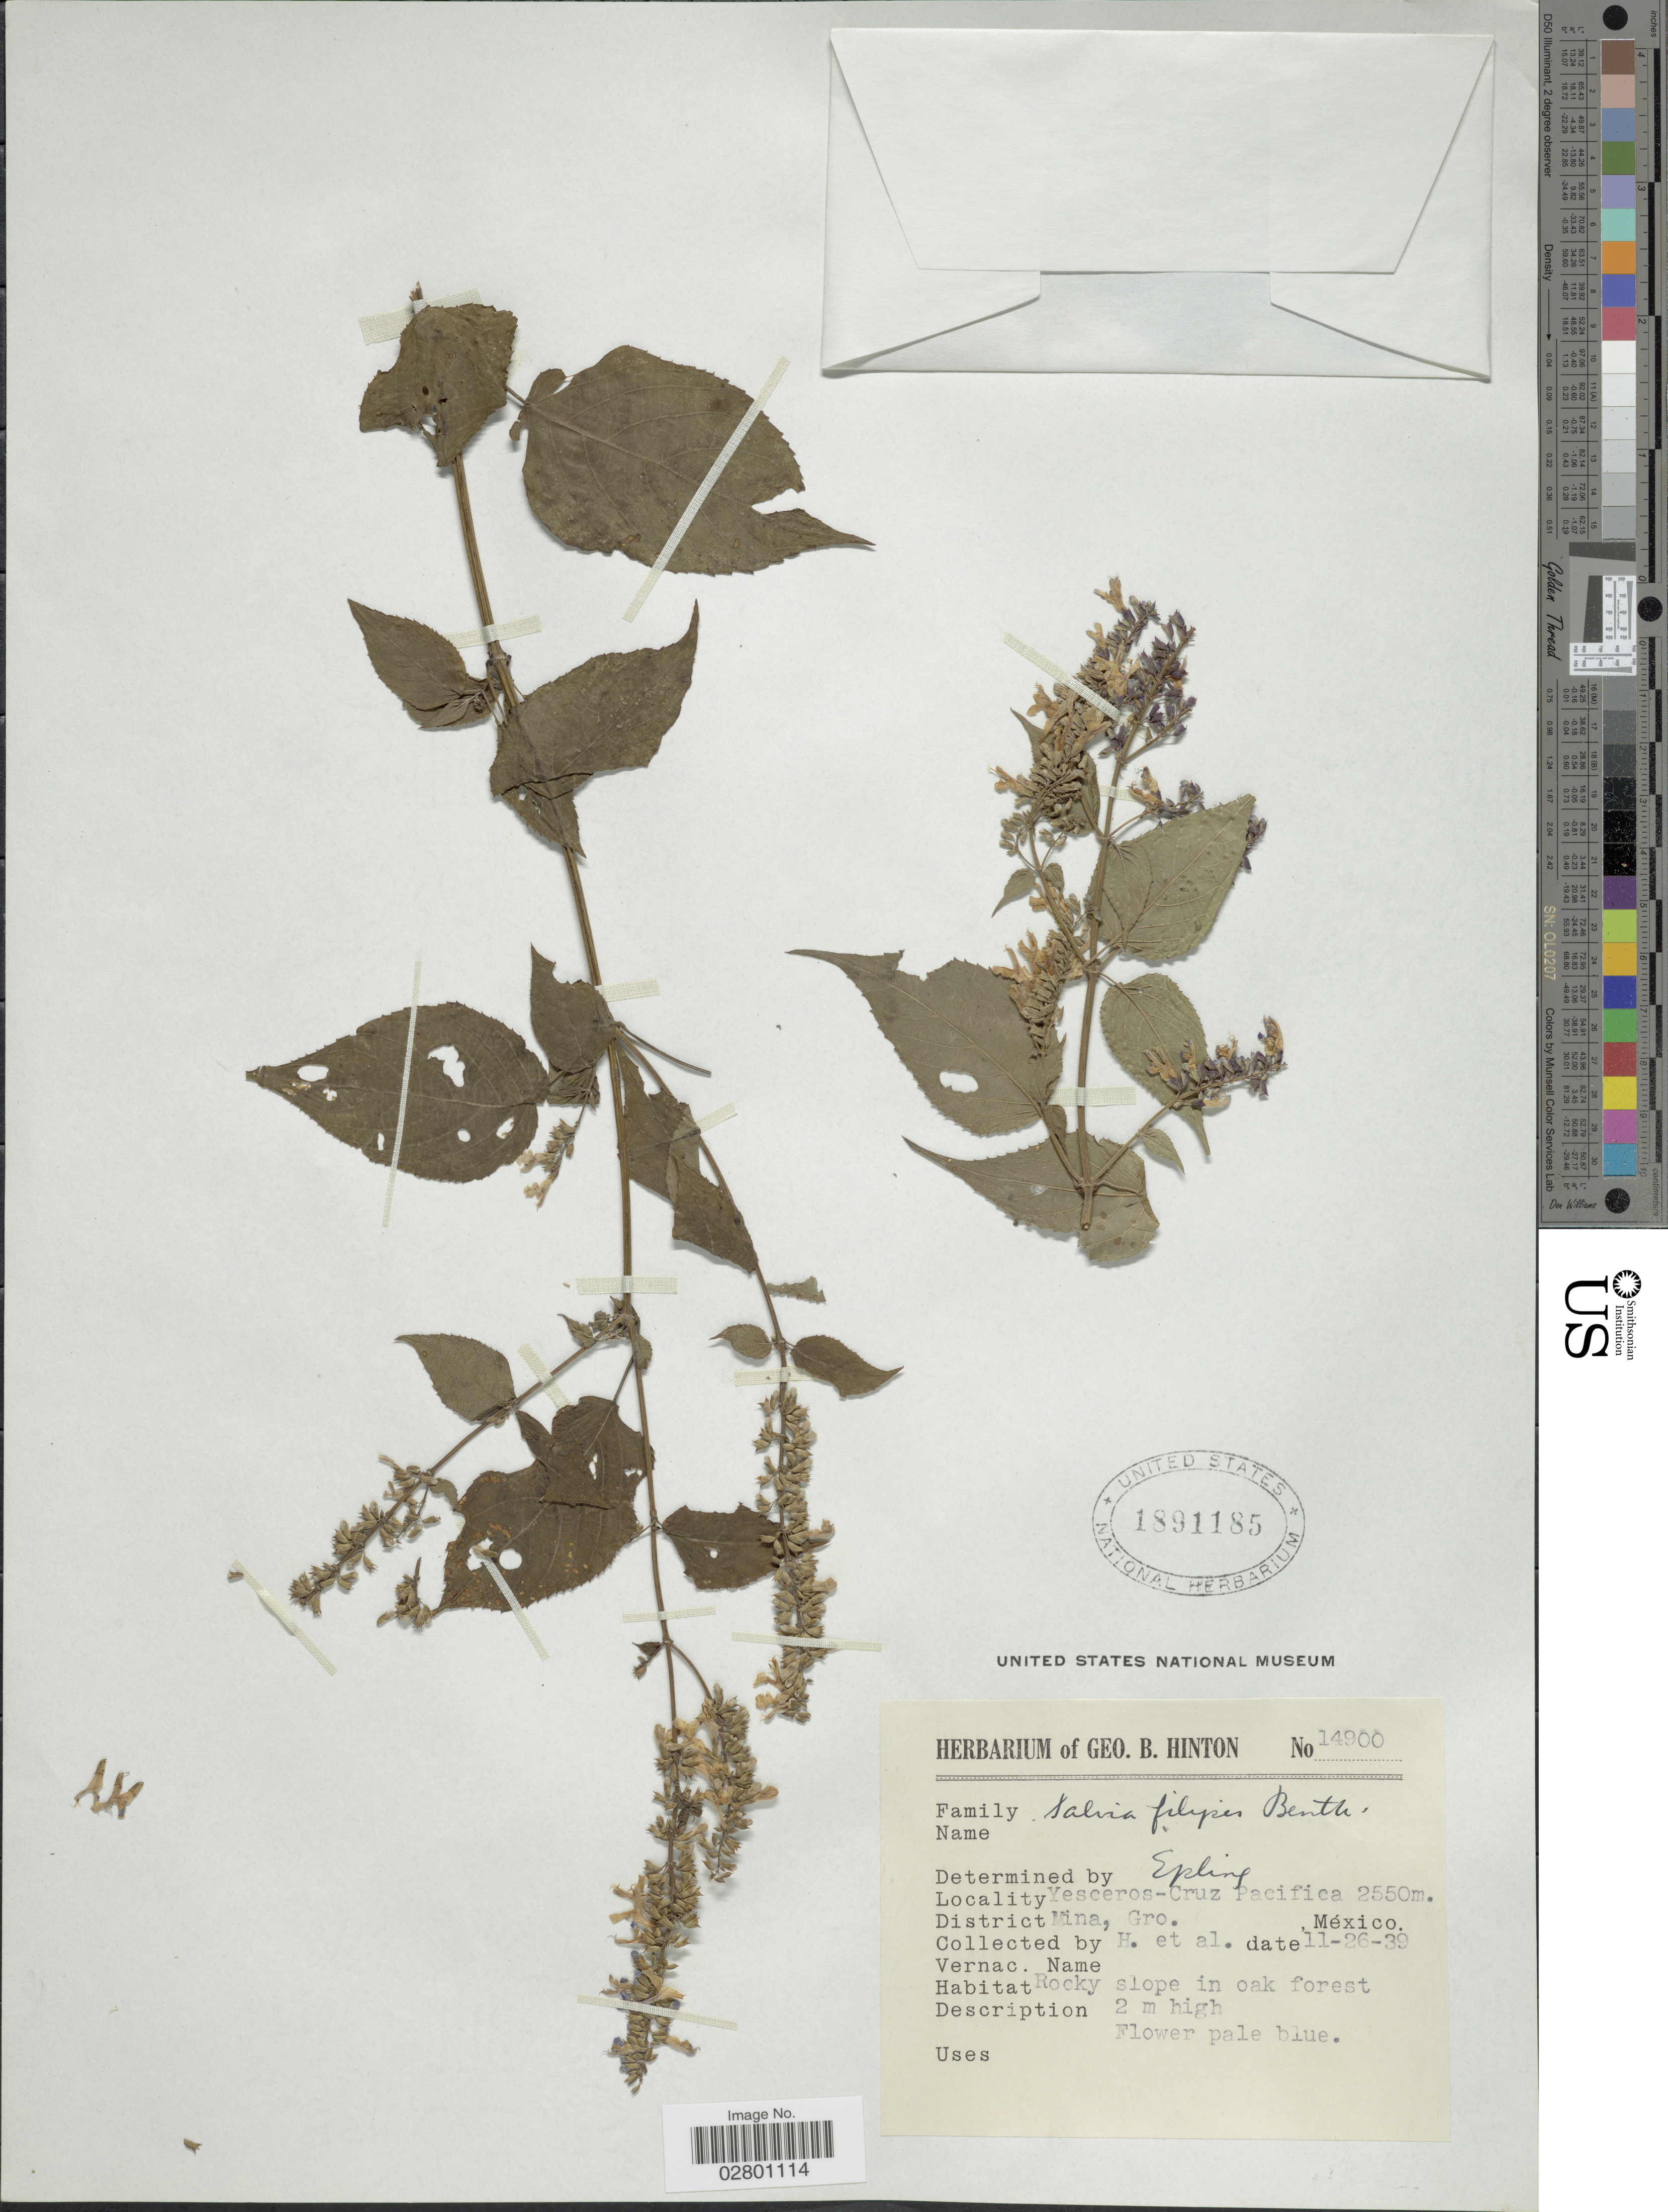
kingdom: Plantae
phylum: Tracheophyta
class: Magnoliopsida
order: Lamiales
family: Lamiaceae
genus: Salvia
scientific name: Salvia filipes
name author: Benth.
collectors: G. B. Hinton & et al.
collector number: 14900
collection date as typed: Transcribed d/m/y: 26/11/39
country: Mexico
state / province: Guerrero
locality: Yesceros-Cruz Pacifica, District Mina, Gro.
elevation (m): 2550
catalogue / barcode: US 1891185